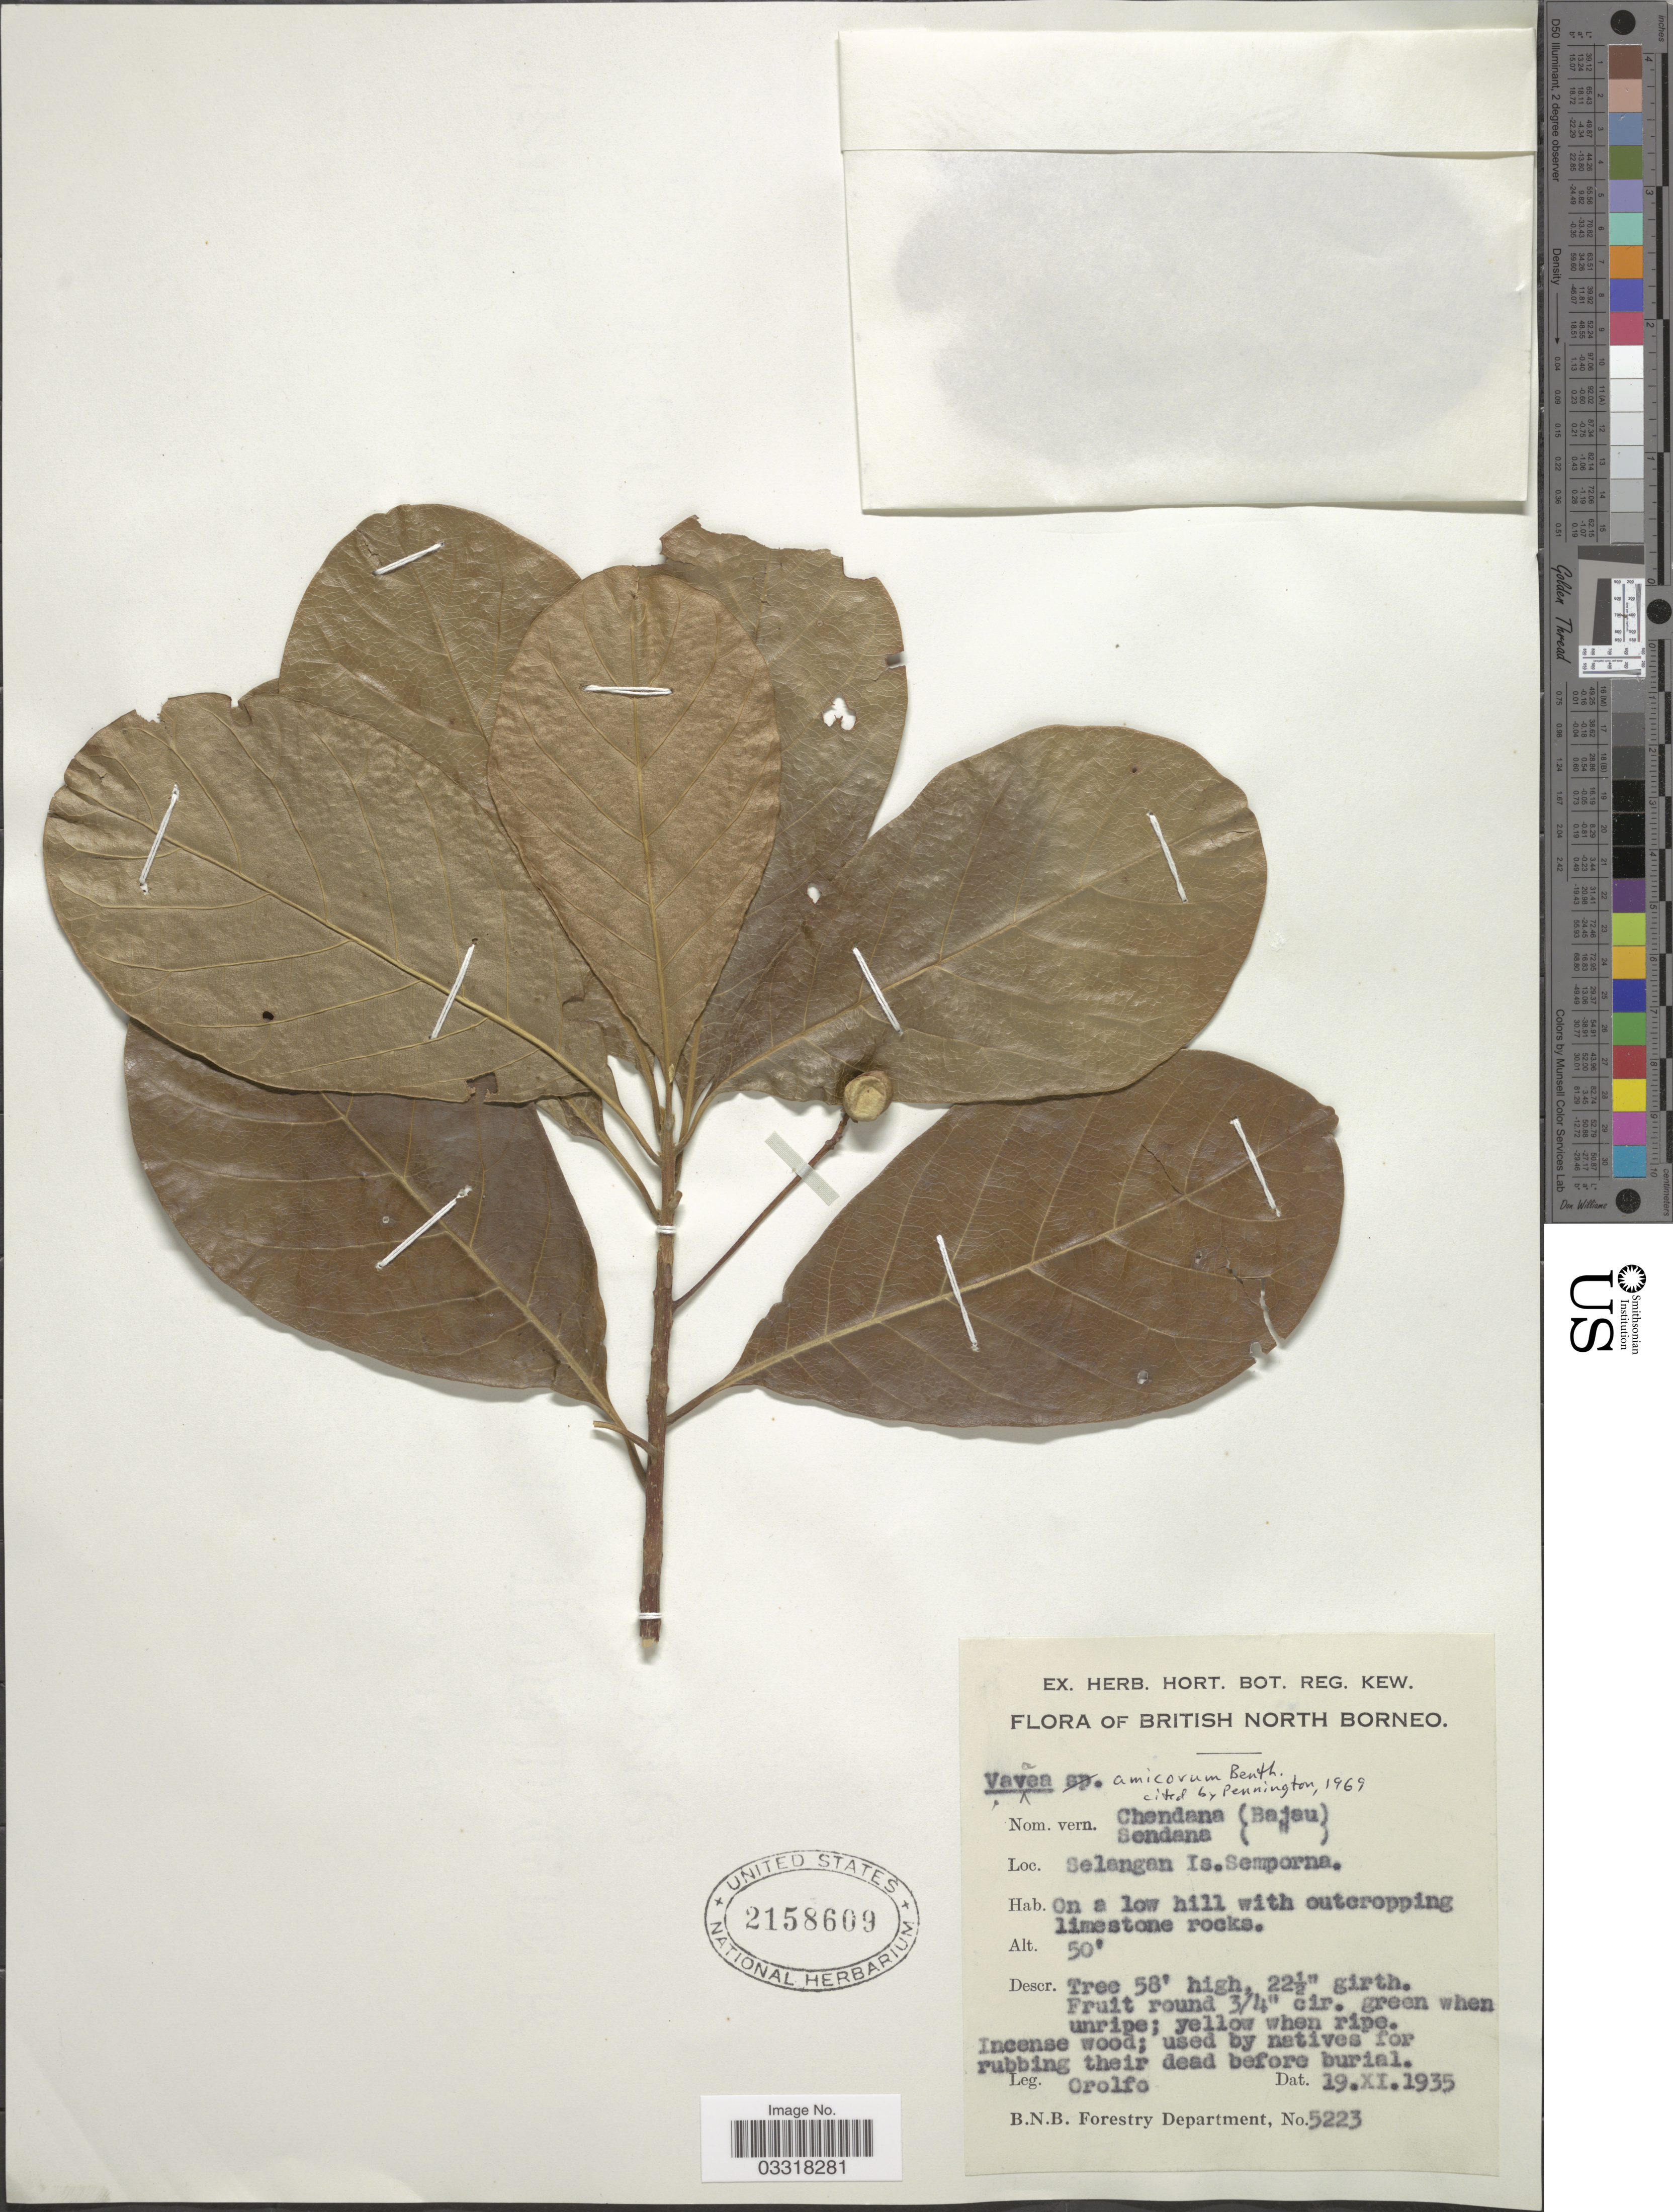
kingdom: Plantae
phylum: Tracheophyta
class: Magnoliopsida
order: Sapindales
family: Meliaceae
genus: Vavaea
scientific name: Vavaea amicorum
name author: Benth.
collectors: Orolfo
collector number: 5223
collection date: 1935-11-19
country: Malaysia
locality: British North Borneo. Selangan Is. Semporna.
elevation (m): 15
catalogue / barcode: US 2158609